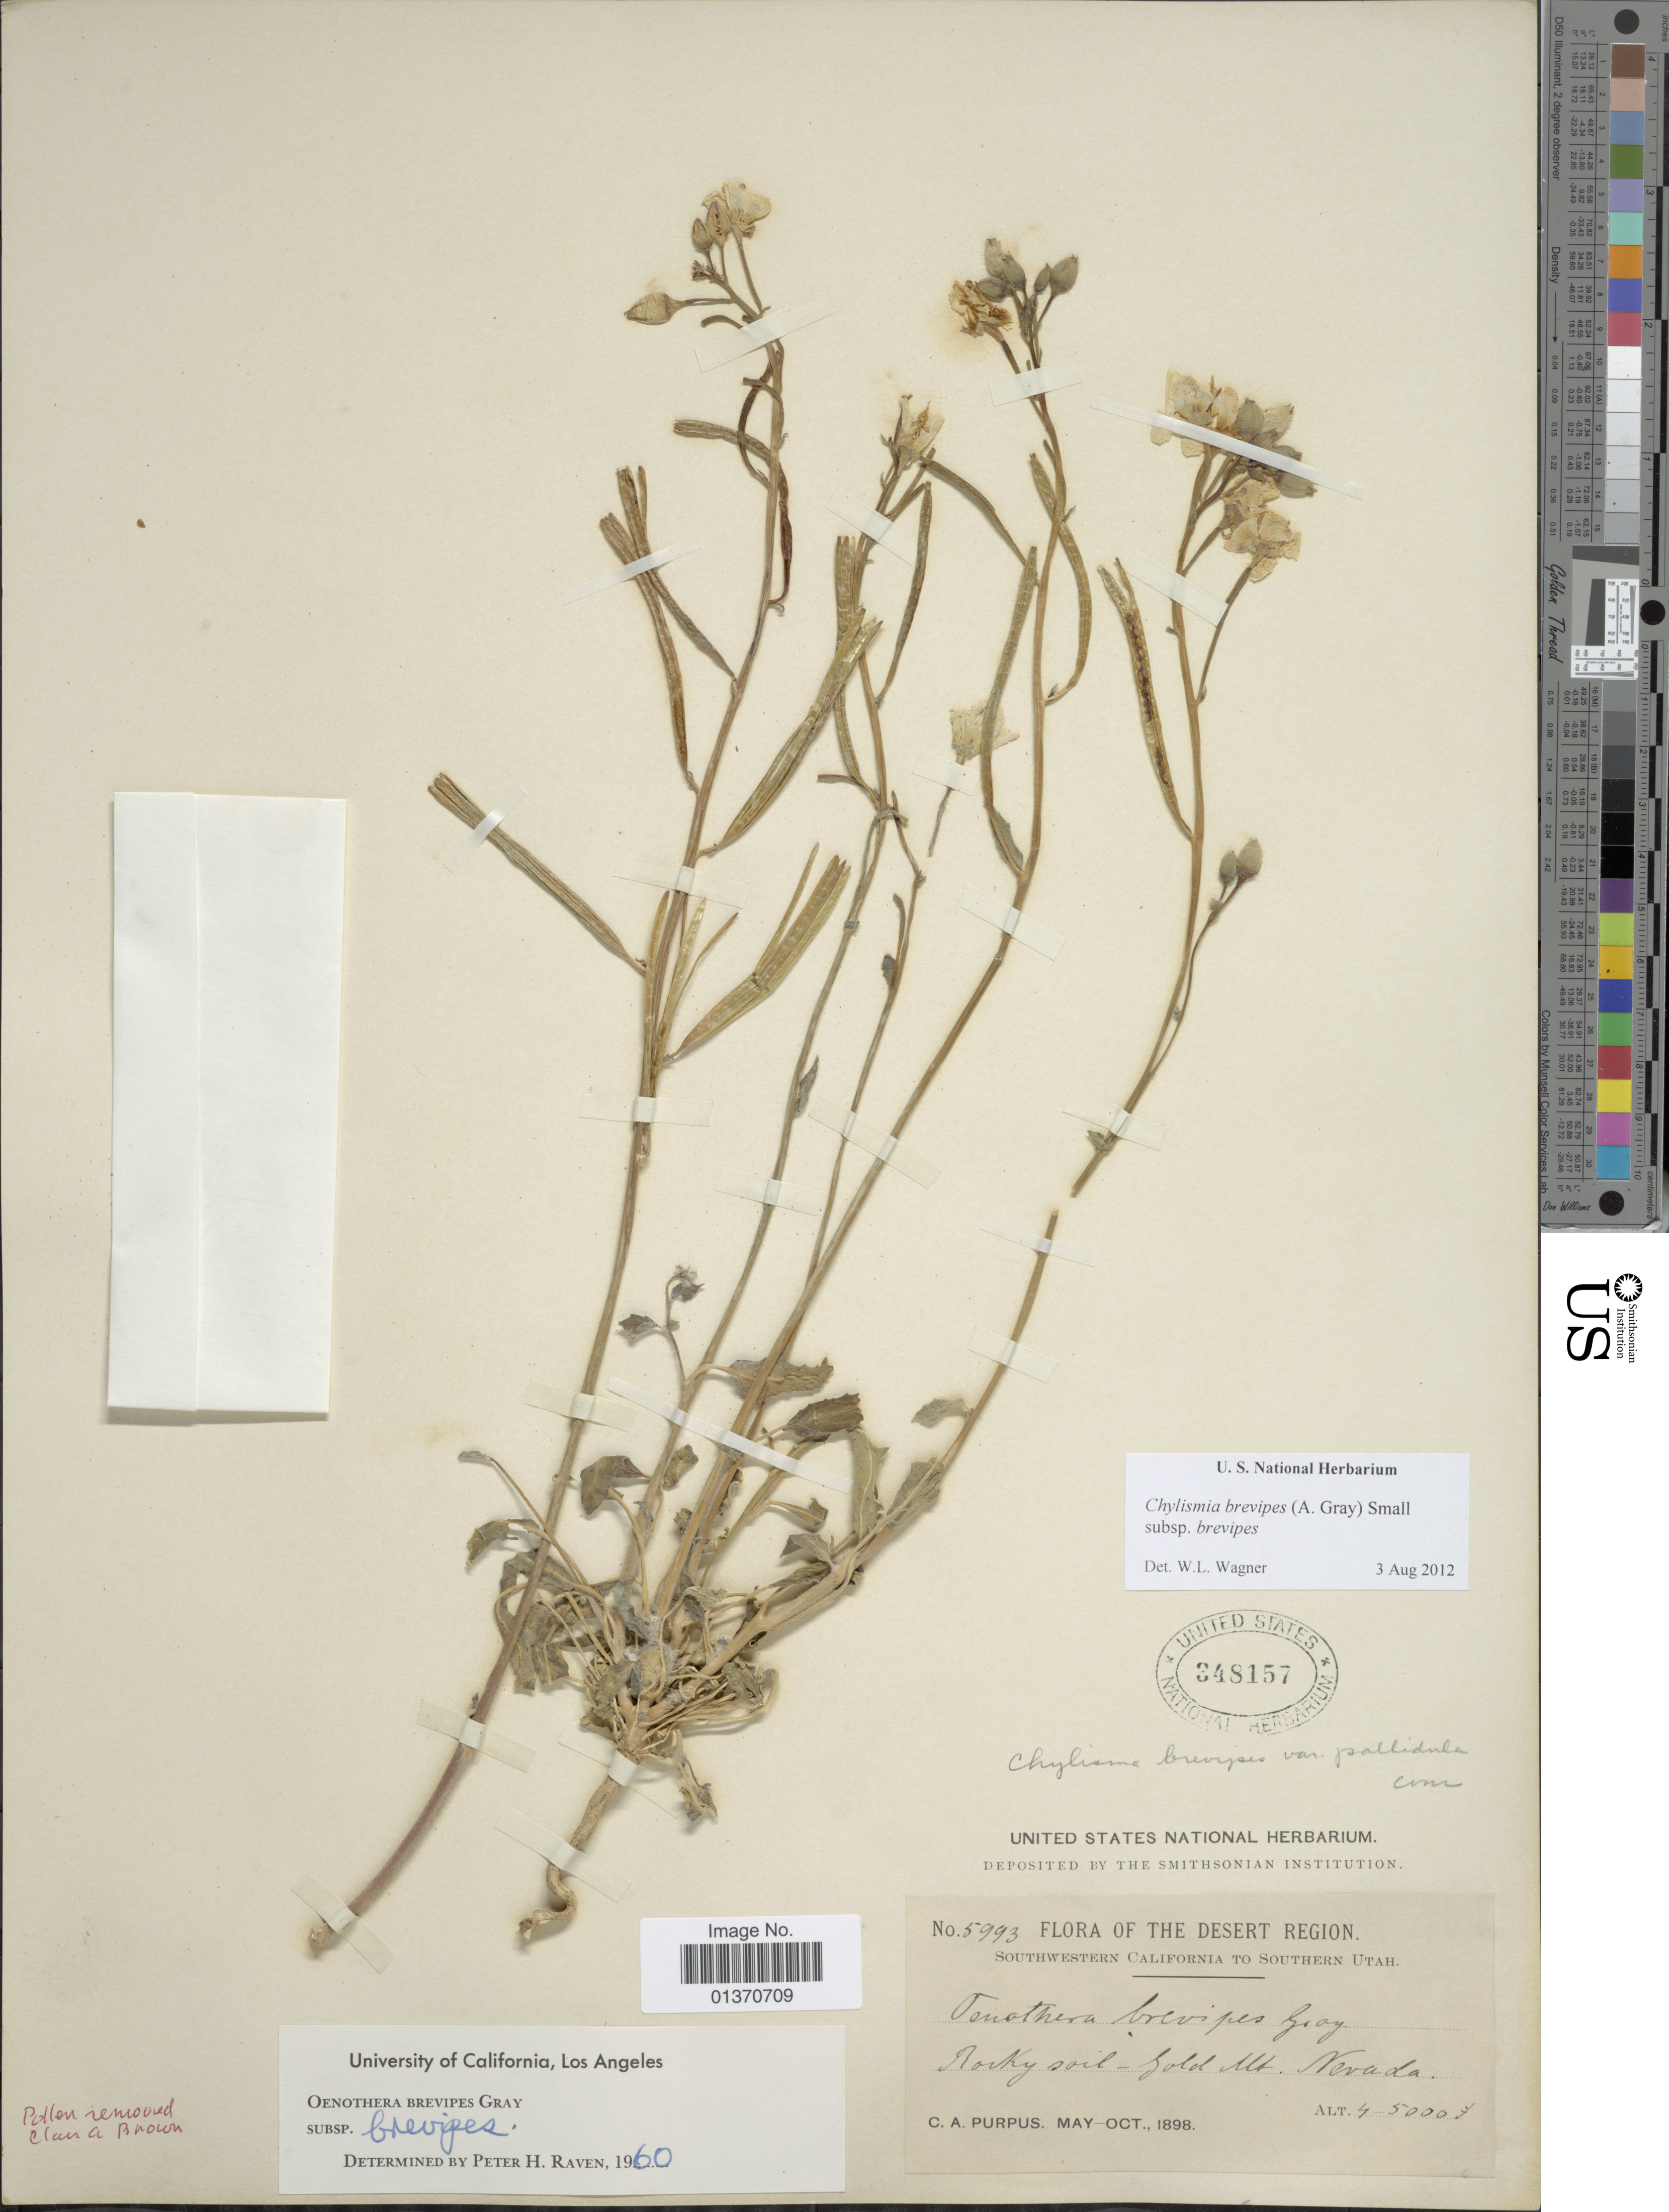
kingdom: Plantae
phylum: Tracheophyta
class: Magnoliopsida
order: Myrtales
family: Onagraceae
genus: Chylismia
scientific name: Chylismia brevipes subsp. brevipes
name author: (A. Gray) Small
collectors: C. A. Purpus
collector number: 5993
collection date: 1898-05/1898-10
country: United States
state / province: Nevada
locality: Desert Region, Southwestern California to Southern Utah, rocky soil - Gold Mt.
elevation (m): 1219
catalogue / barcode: US 348157